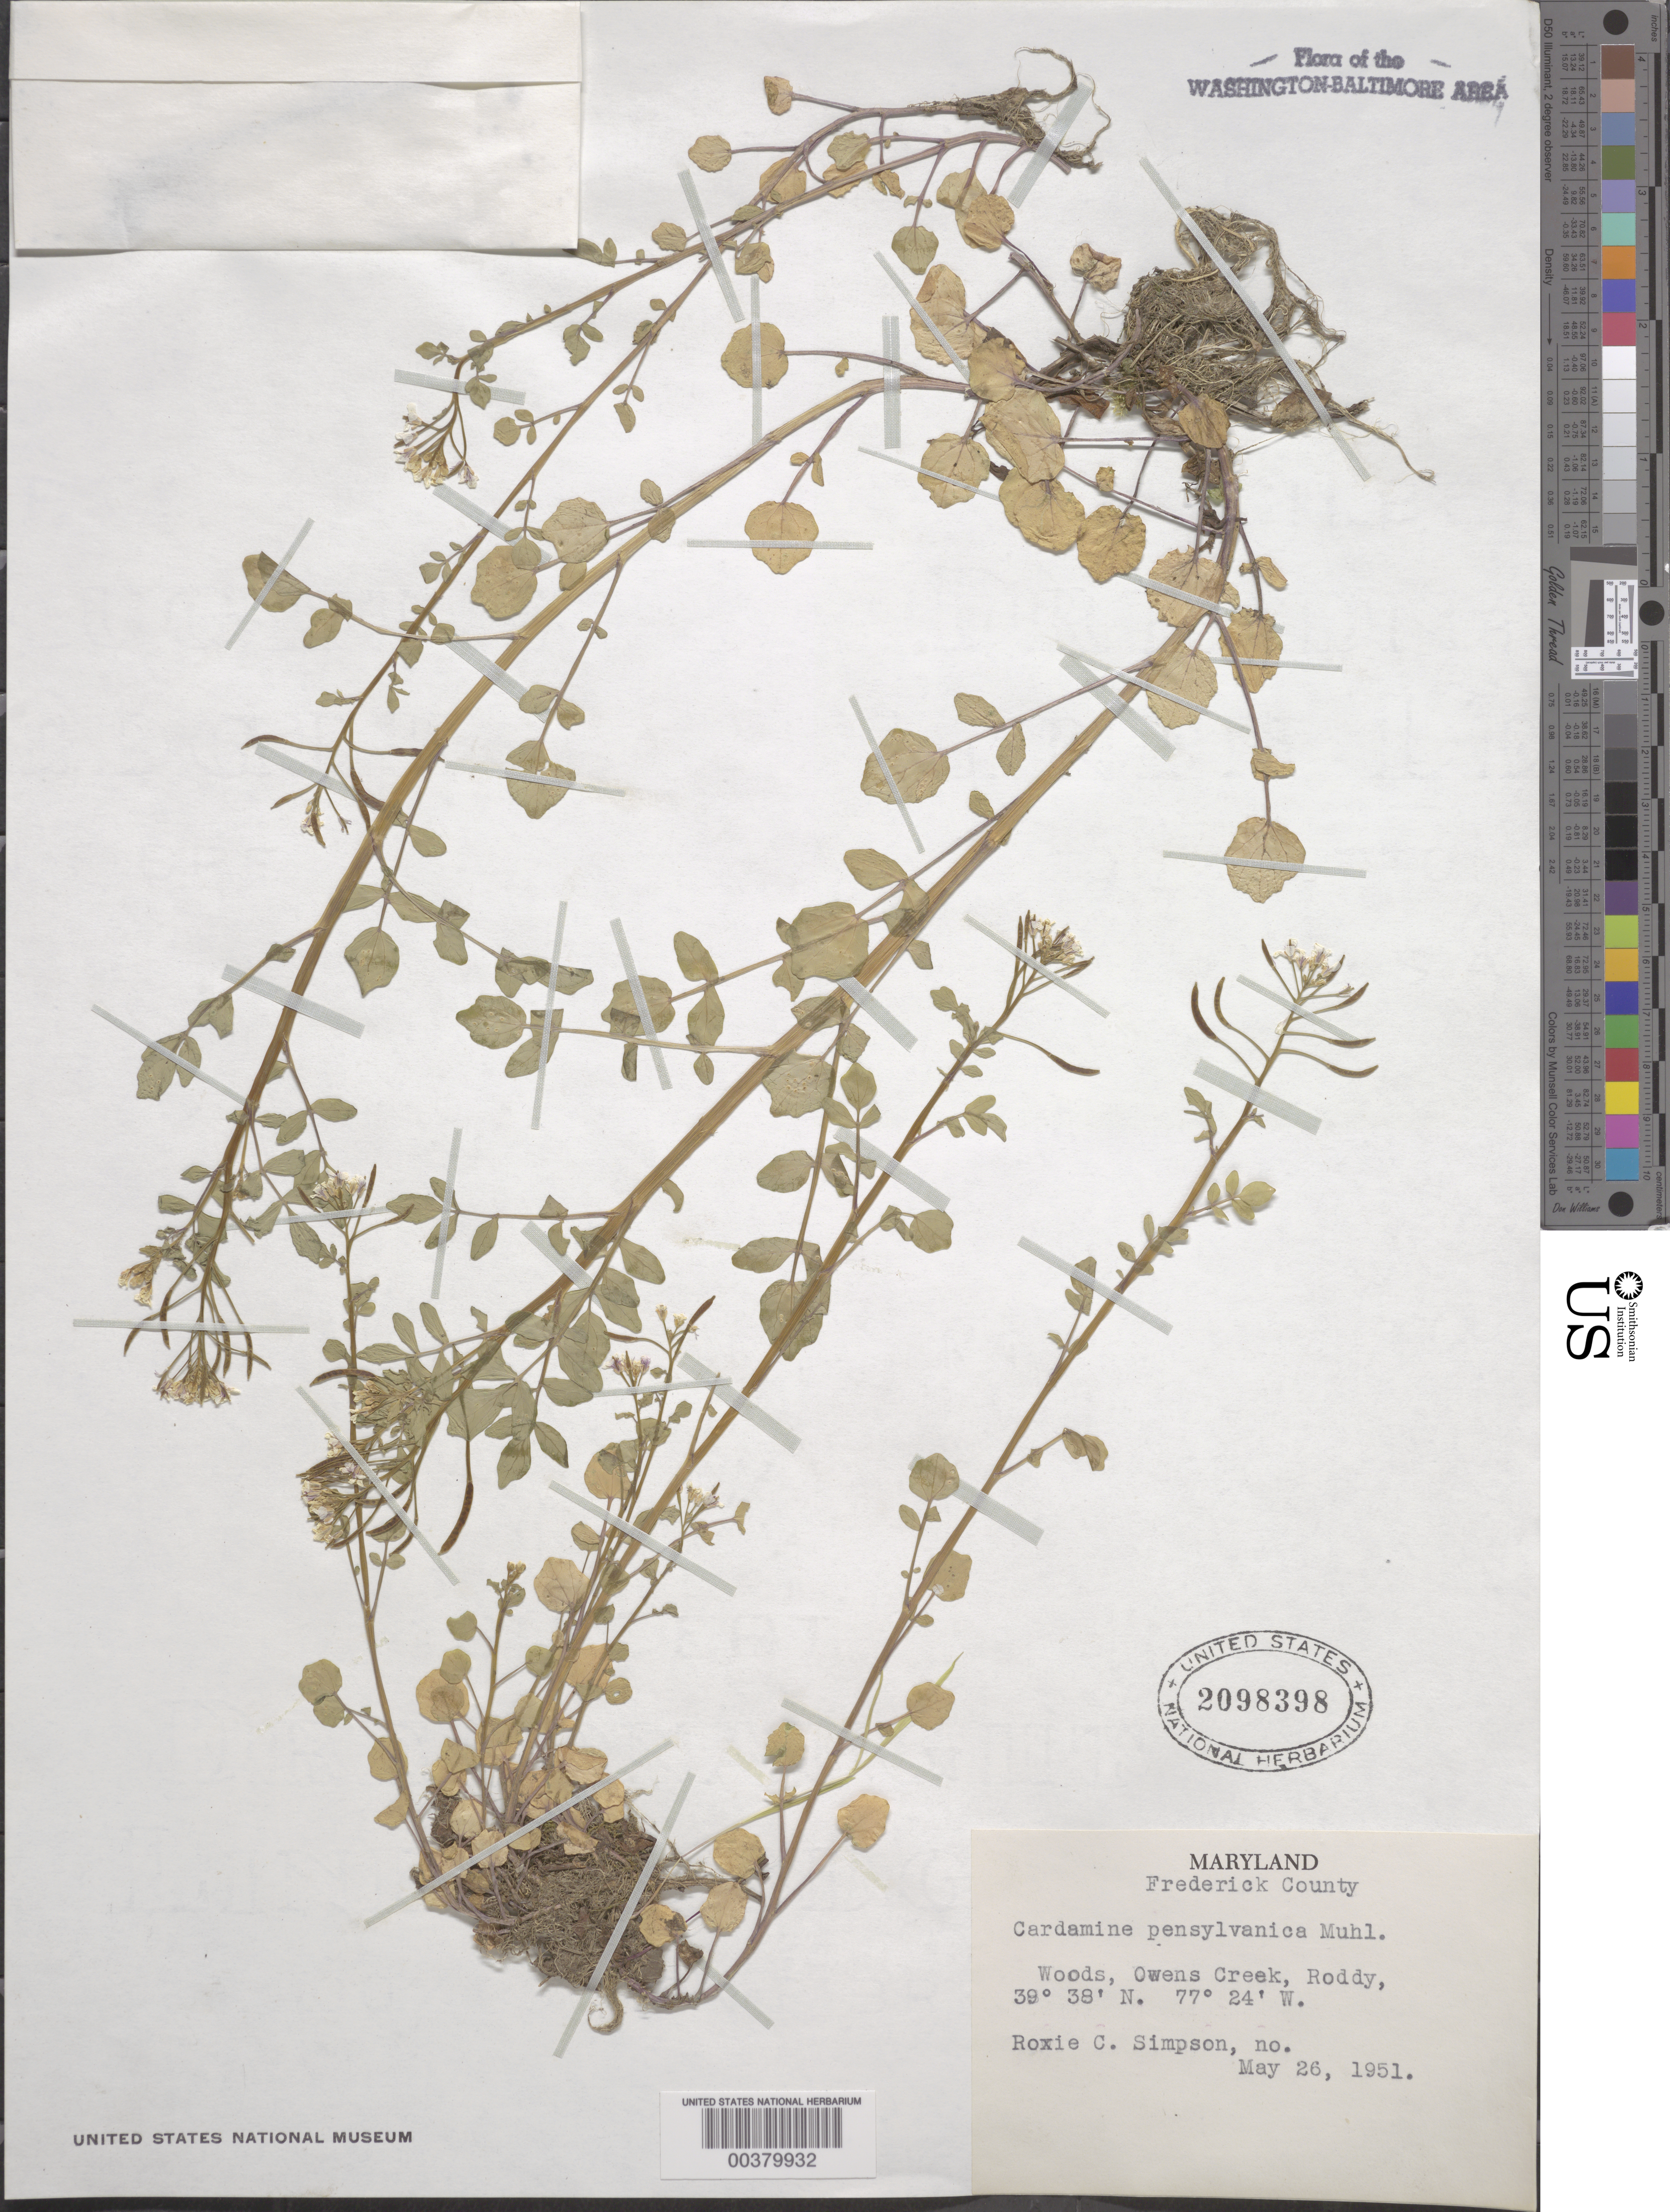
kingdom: Plantae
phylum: Tracheophyta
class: Magnoliopsida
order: Brassicales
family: Brassicaceae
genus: Cardamine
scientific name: Cardamine pensylvanica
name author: Muhl. ex Willd.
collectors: R. Simpson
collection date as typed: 26 May 1951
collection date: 1951-05-26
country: United States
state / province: Maryland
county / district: Frederick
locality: Owens Creek, Roddy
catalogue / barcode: US 2098398